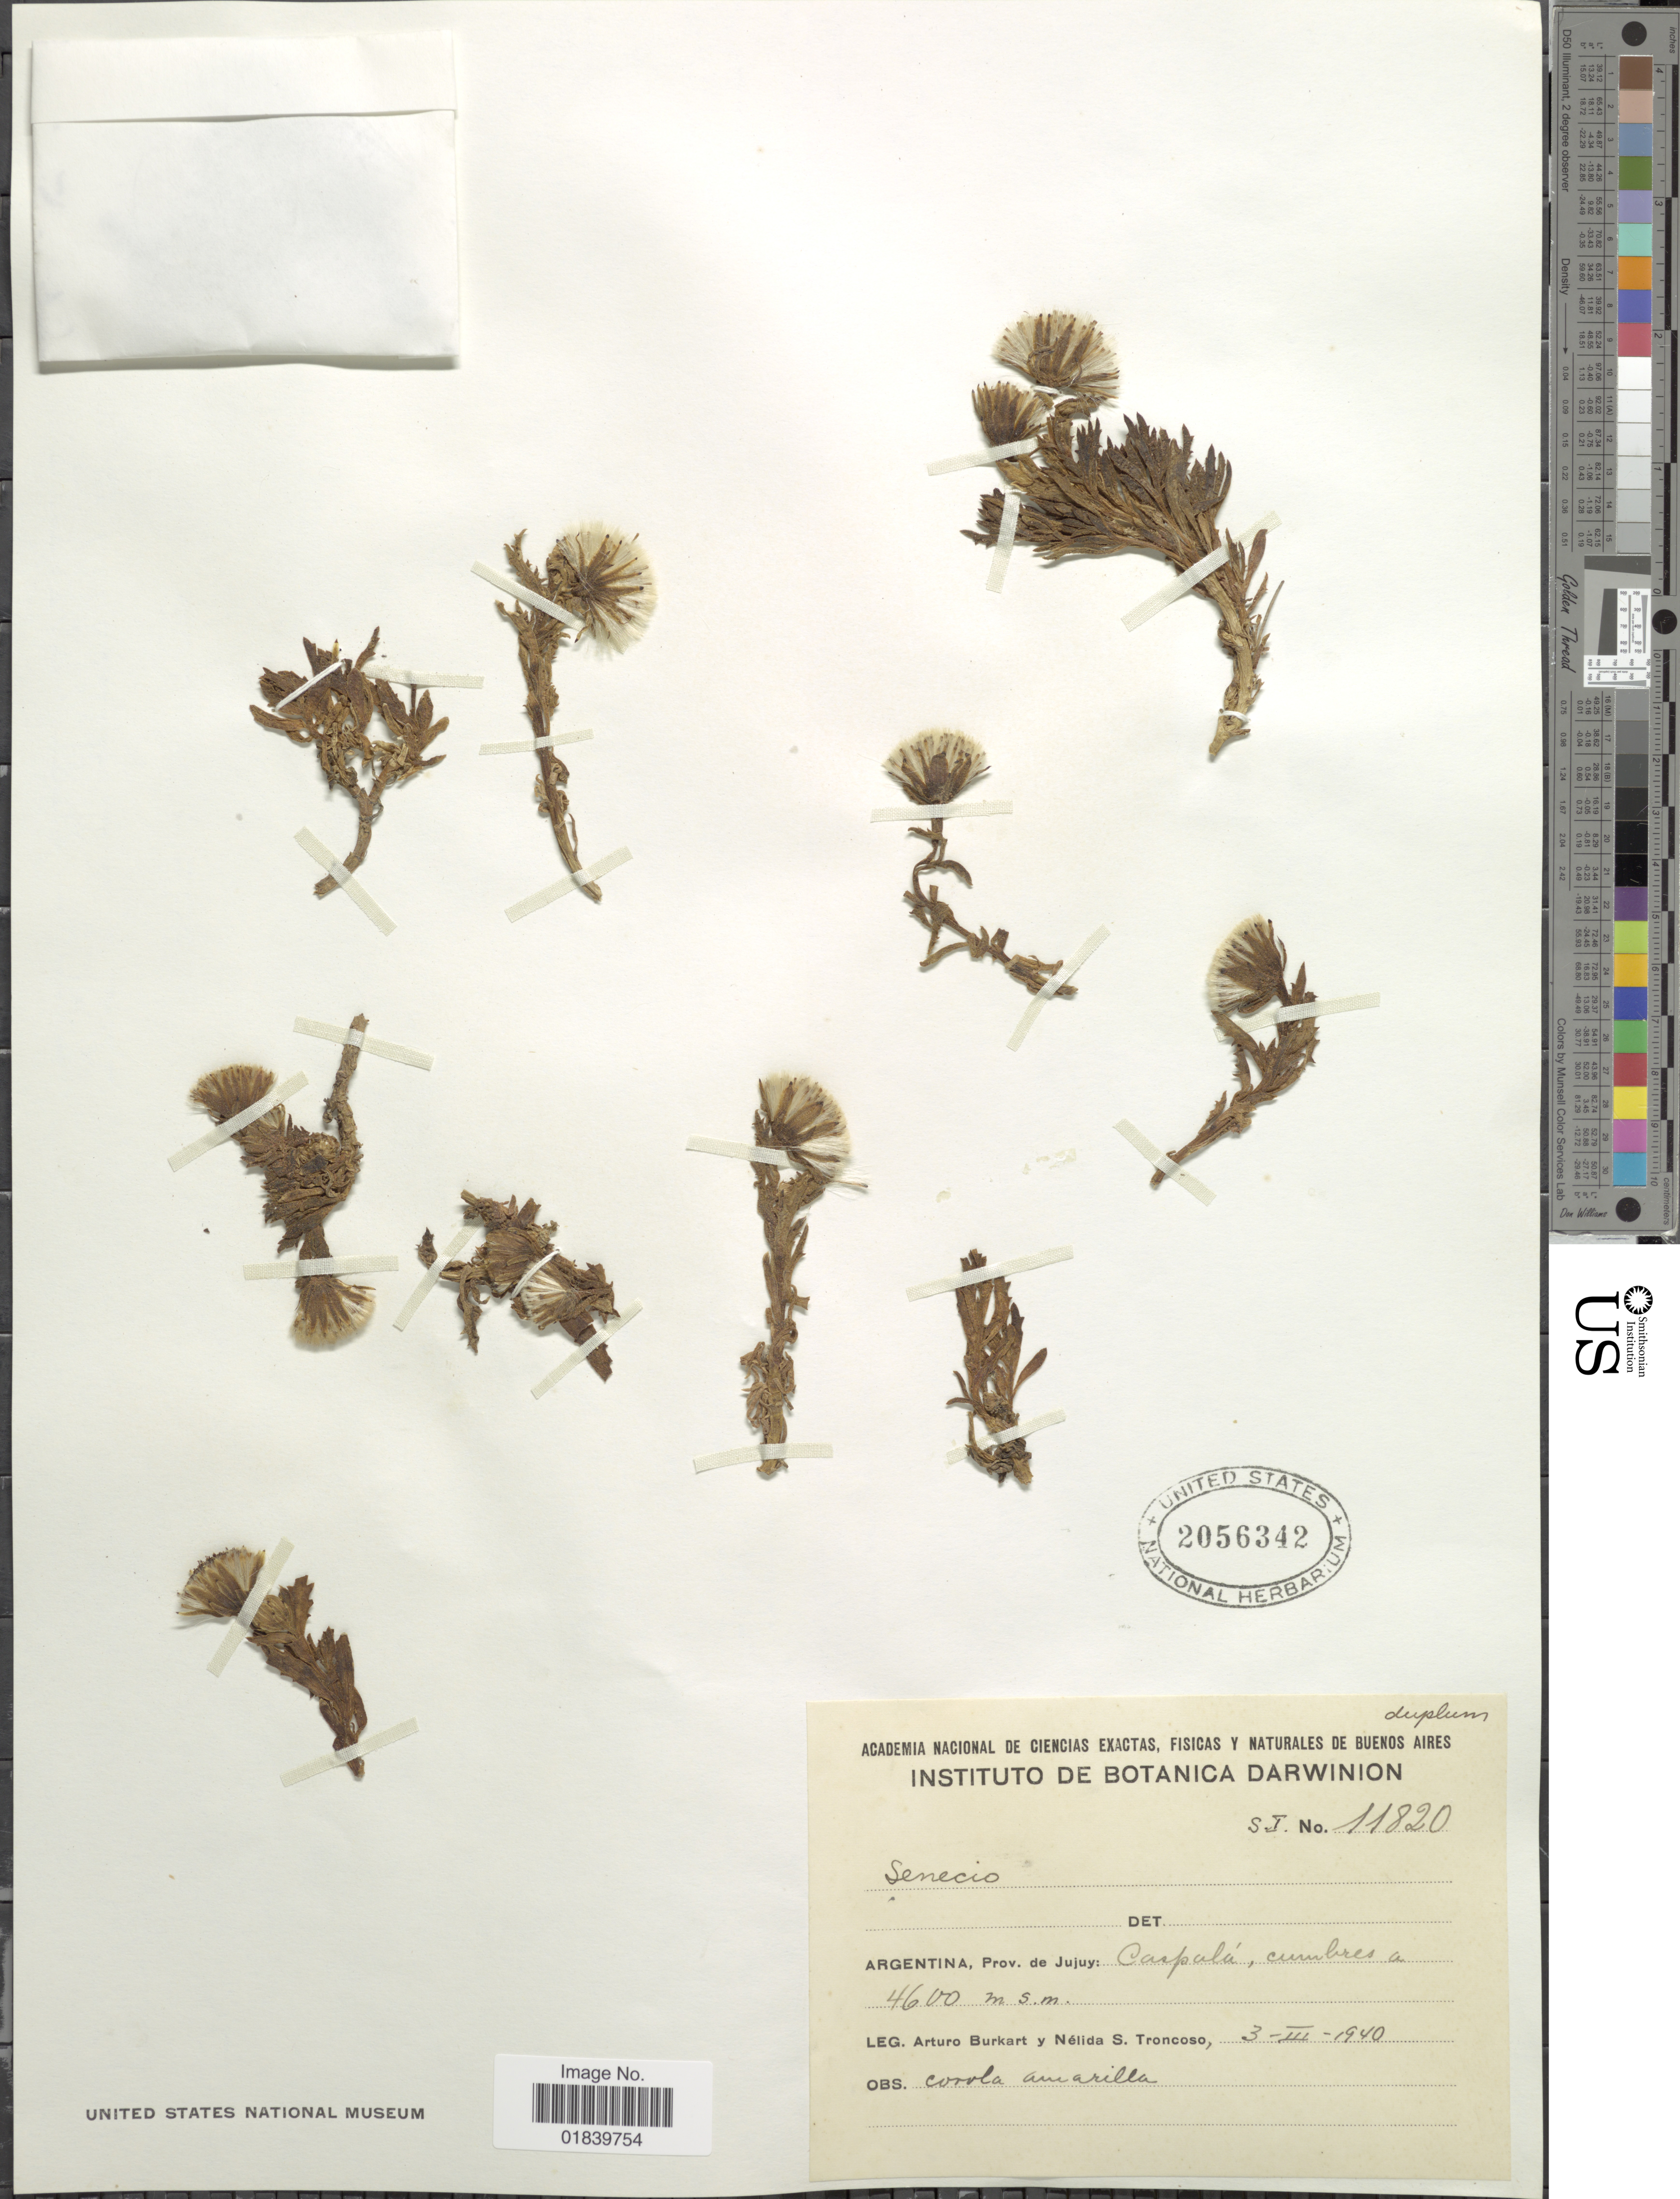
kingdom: Plantae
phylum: Tracheophyta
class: Magnoliopsida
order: Asterales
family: Asteraceae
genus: Senecio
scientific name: Senecio sp.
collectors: A. E. Burkart & N. S. Troncoso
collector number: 11820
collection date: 1940-03-03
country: Argentina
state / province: Jujuy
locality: Argentina, Prov. de Jujuy: Carpala, Cumbres.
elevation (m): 4600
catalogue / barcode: US 2056342